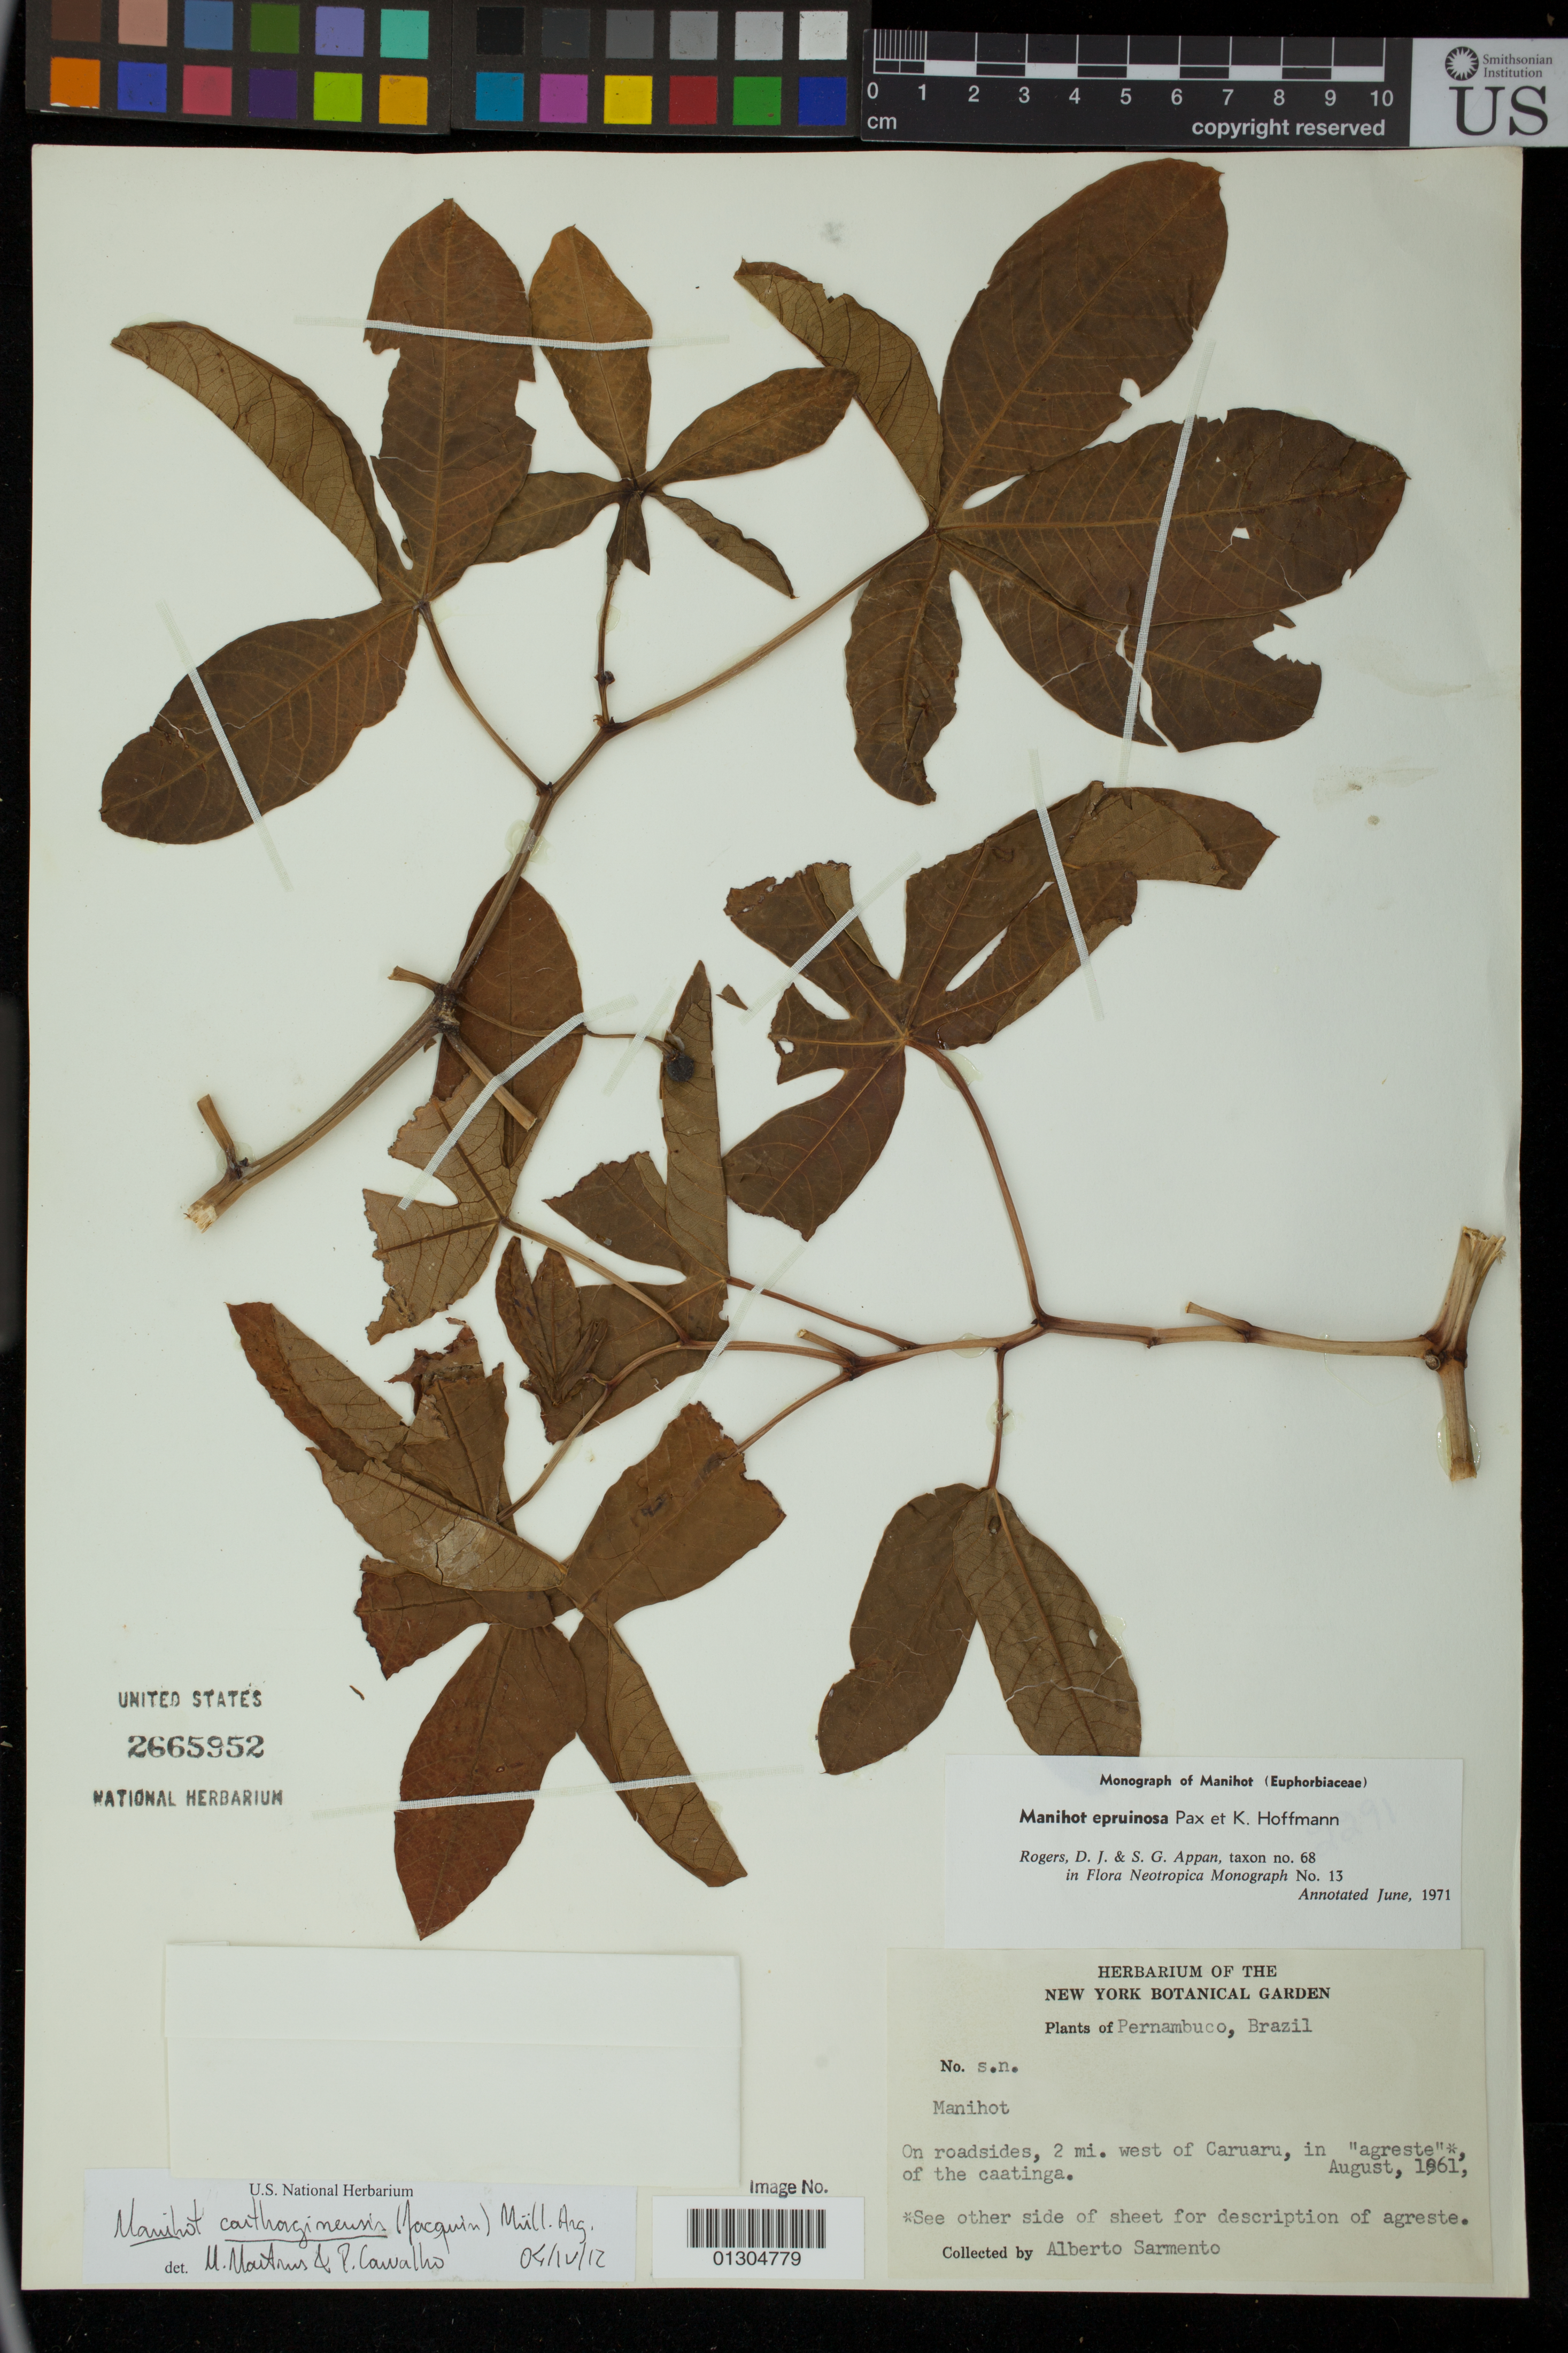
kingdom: Plantae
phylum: Tracheophyta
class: Magnoliopsida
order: Malpighiales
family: Euphorbiaceae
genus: Manihot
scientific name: Manihot carthagenensis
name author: (Jacq.) Müll. Arg.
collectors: A. Sarmento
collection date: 1961-08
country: Brazil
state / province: Pernambuco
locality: on roadsides, 2 mi. west of Caruaru, in "agreste"., of the caatinga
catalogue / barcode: US 2665952